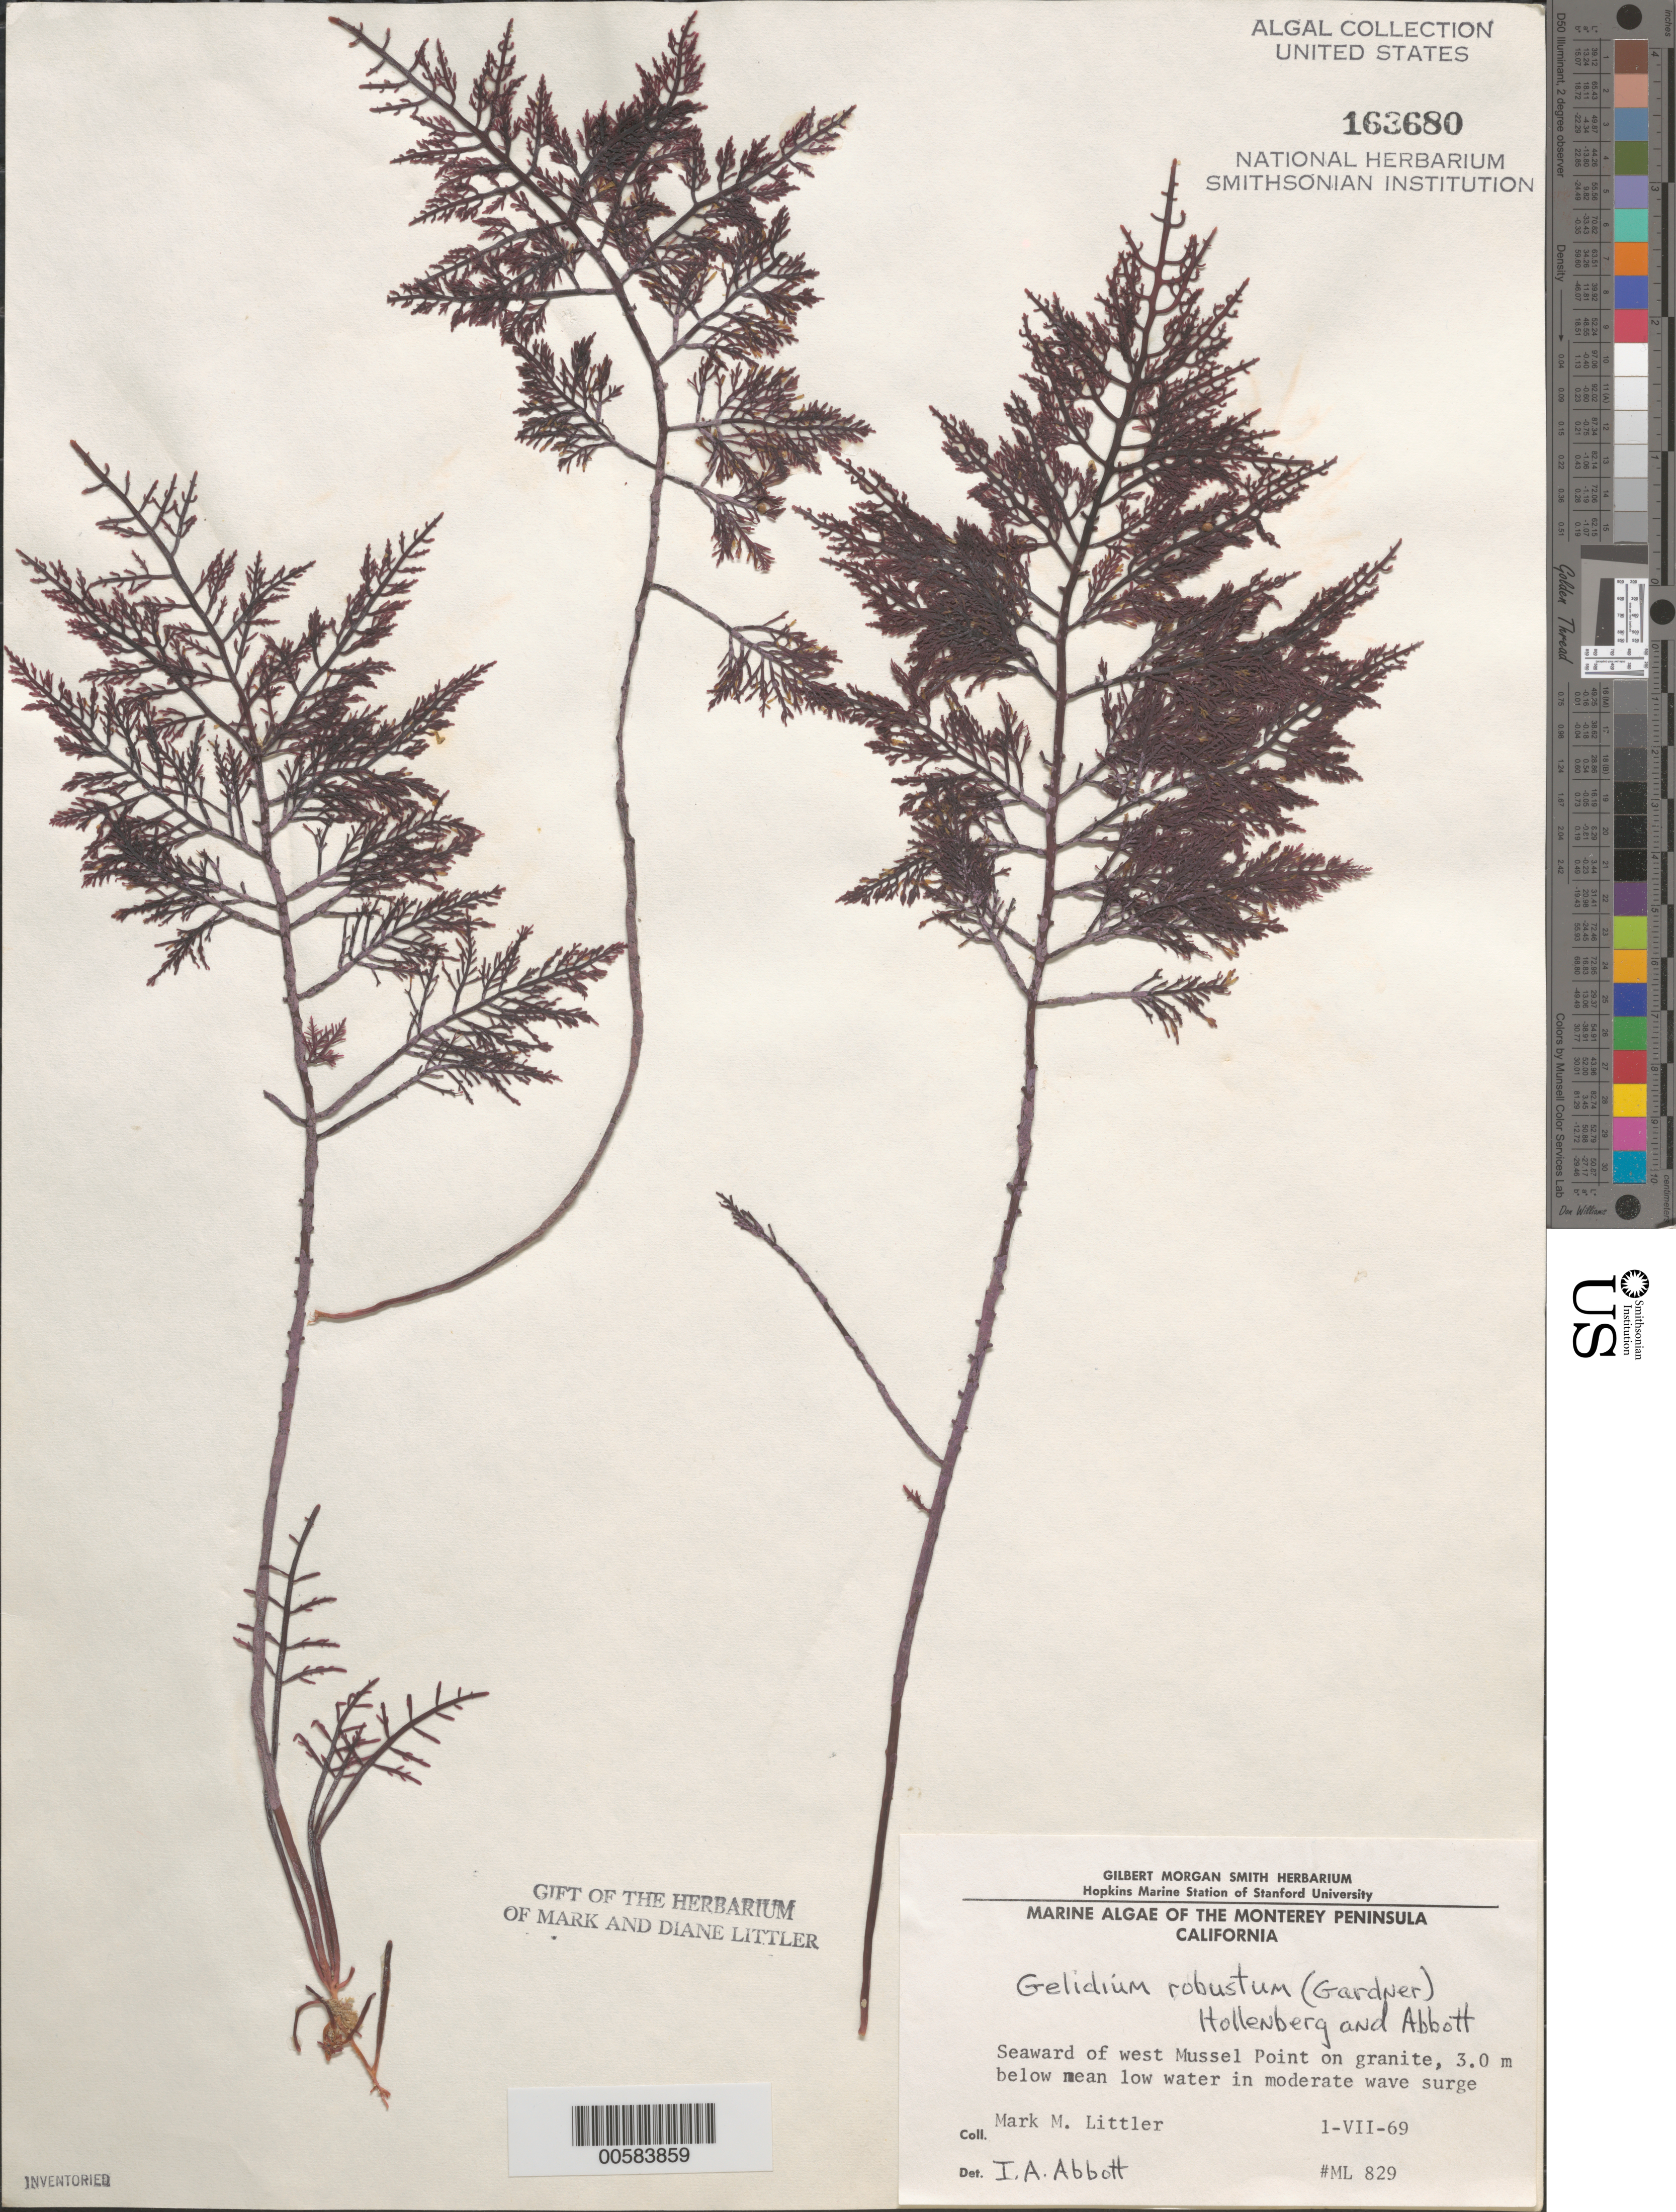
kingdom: Plantae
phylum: Rhodophyta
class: Florideophyceae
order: Gelidiales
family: Gelidiaceae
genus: Gelidium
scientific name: Gelidium robustum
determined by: Abbott, Isabella A.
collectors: M. M. Littler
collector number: ML 829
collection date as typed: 01 Jul 1969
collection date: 1969-07-01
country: United States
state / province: California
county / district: Monterey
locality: Off Mussel Point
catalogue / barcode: US 163680